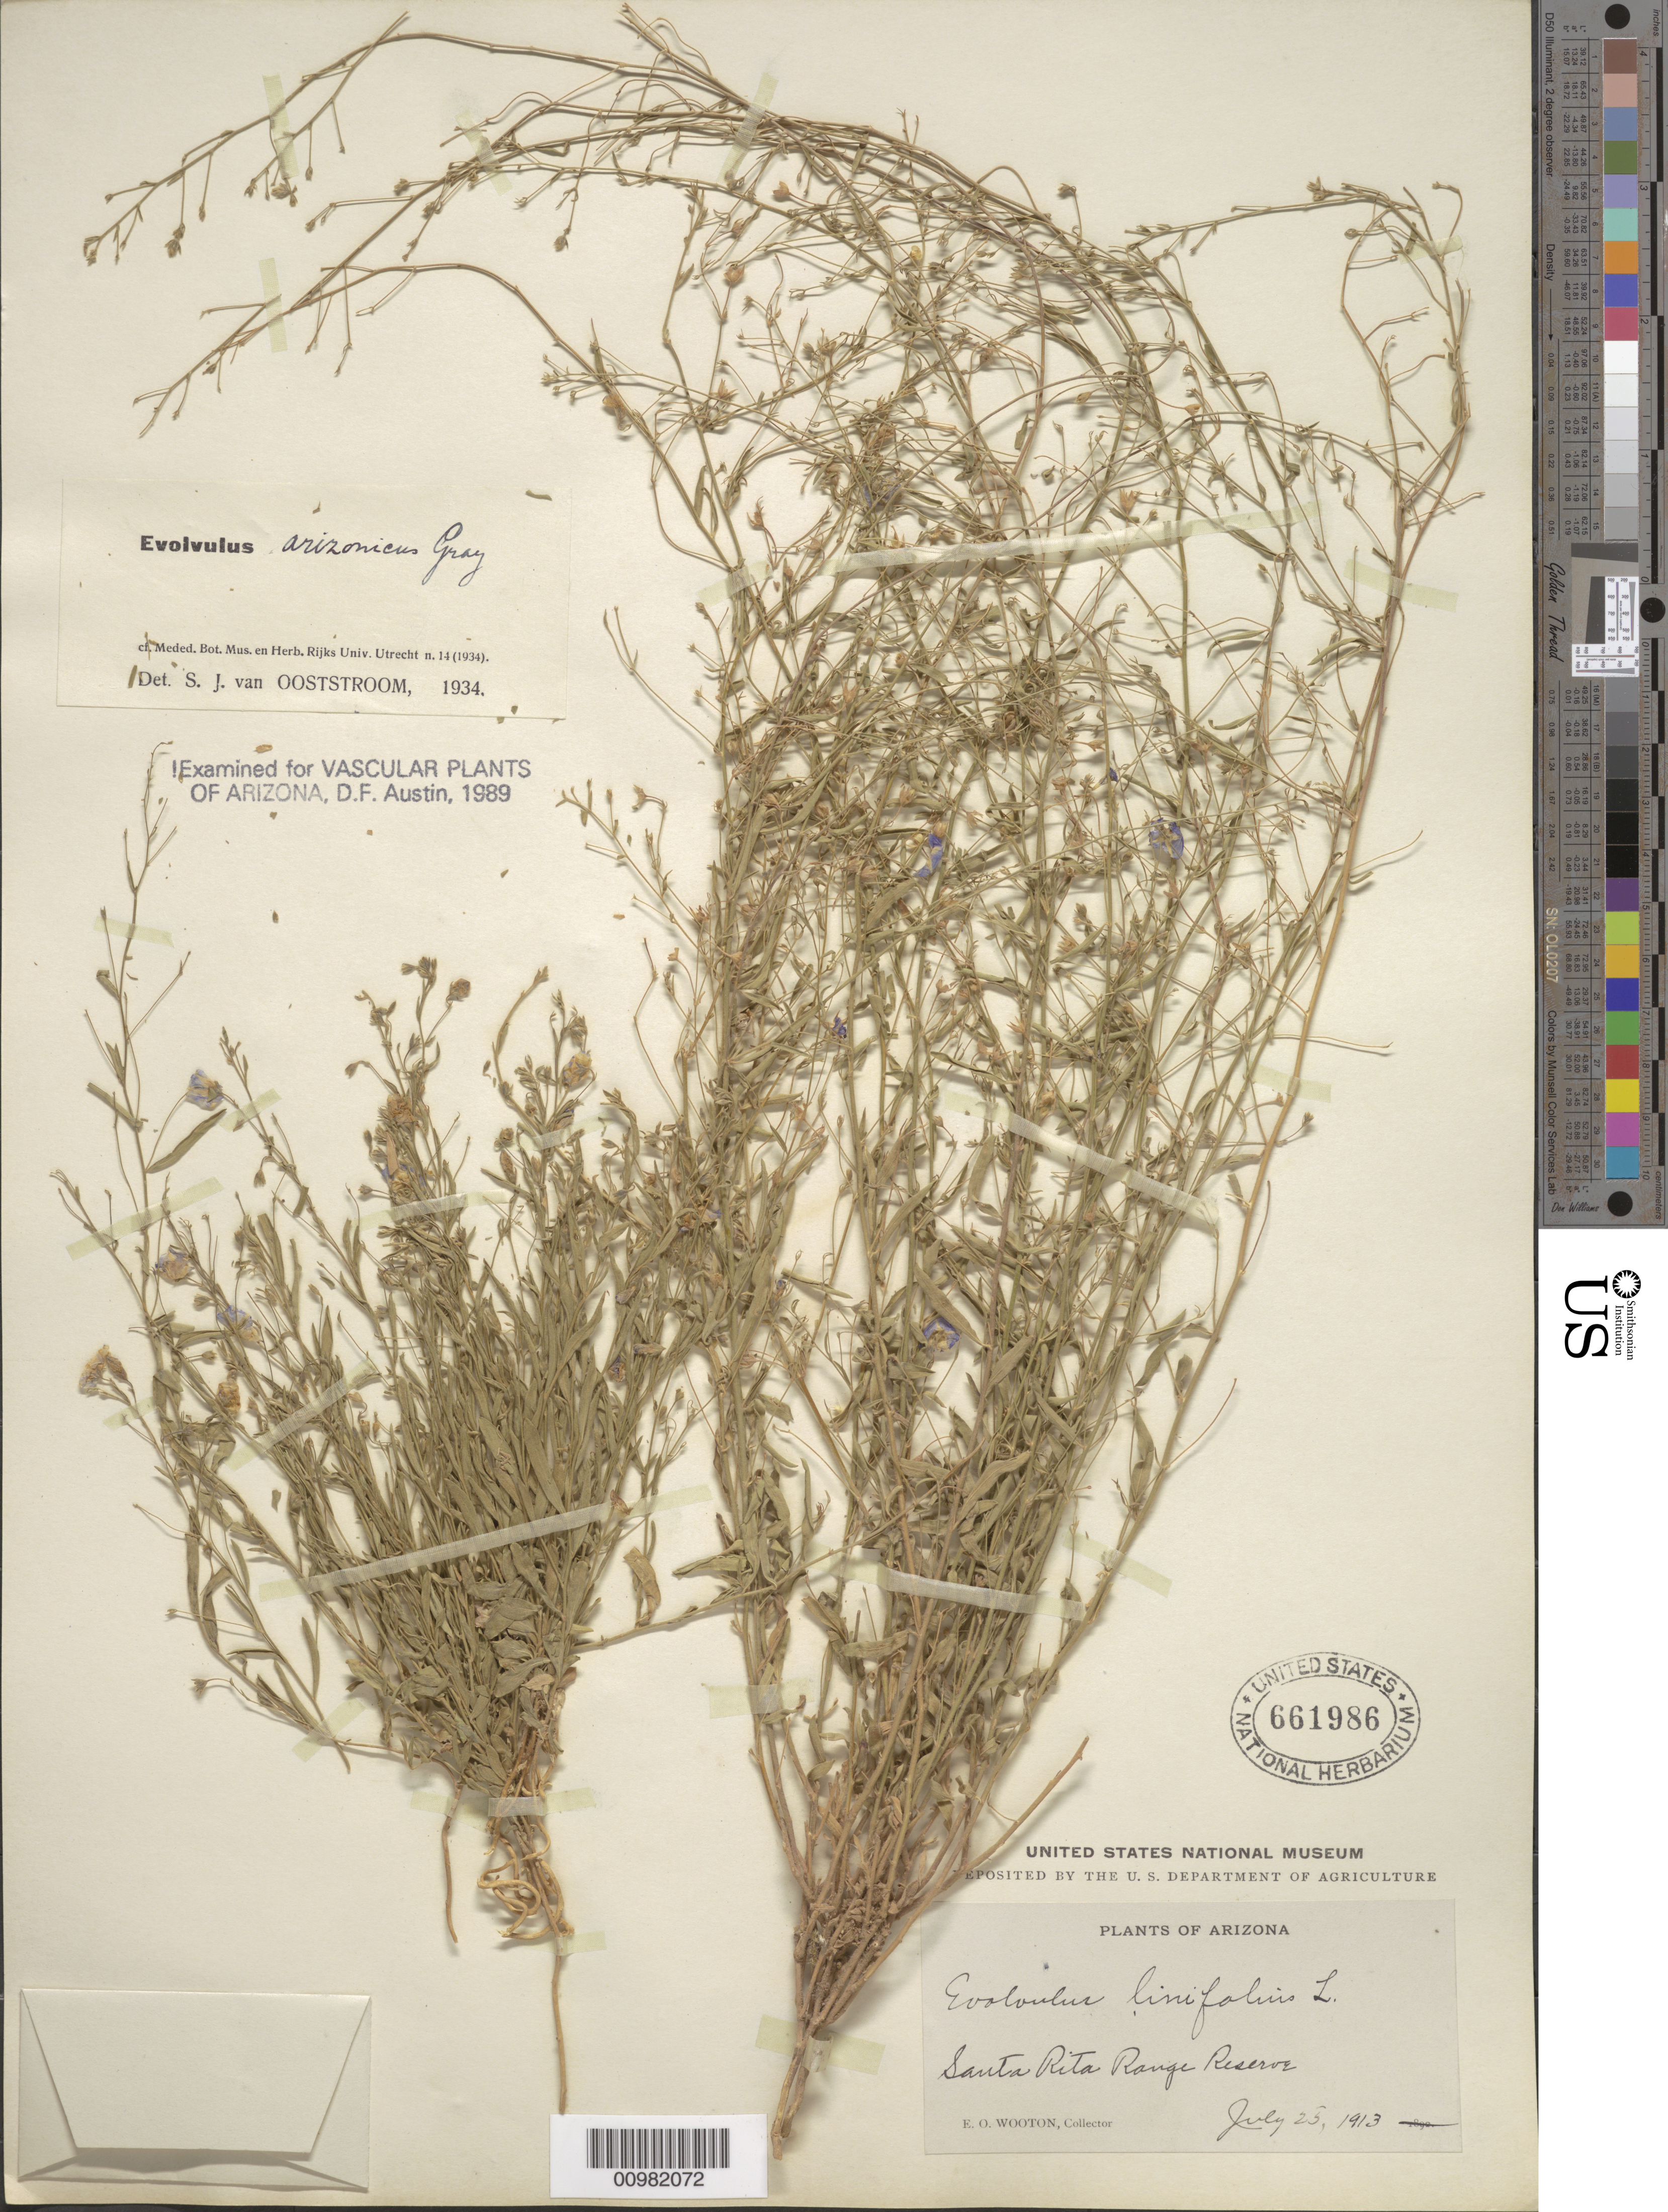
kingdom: Plantae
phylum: Tracheophyta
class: Magnoliopsida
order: Solanales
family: Convolvulaceae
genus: Evolvulus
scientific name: Evolvulus arizonicus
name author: A. Gray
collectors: E. O. Wooton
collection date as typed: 25 Jul 1913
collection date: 1913-07-25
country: United States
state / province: Arizona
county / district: Pima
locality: Santa Rita Range Reserve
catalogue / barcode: US 661986